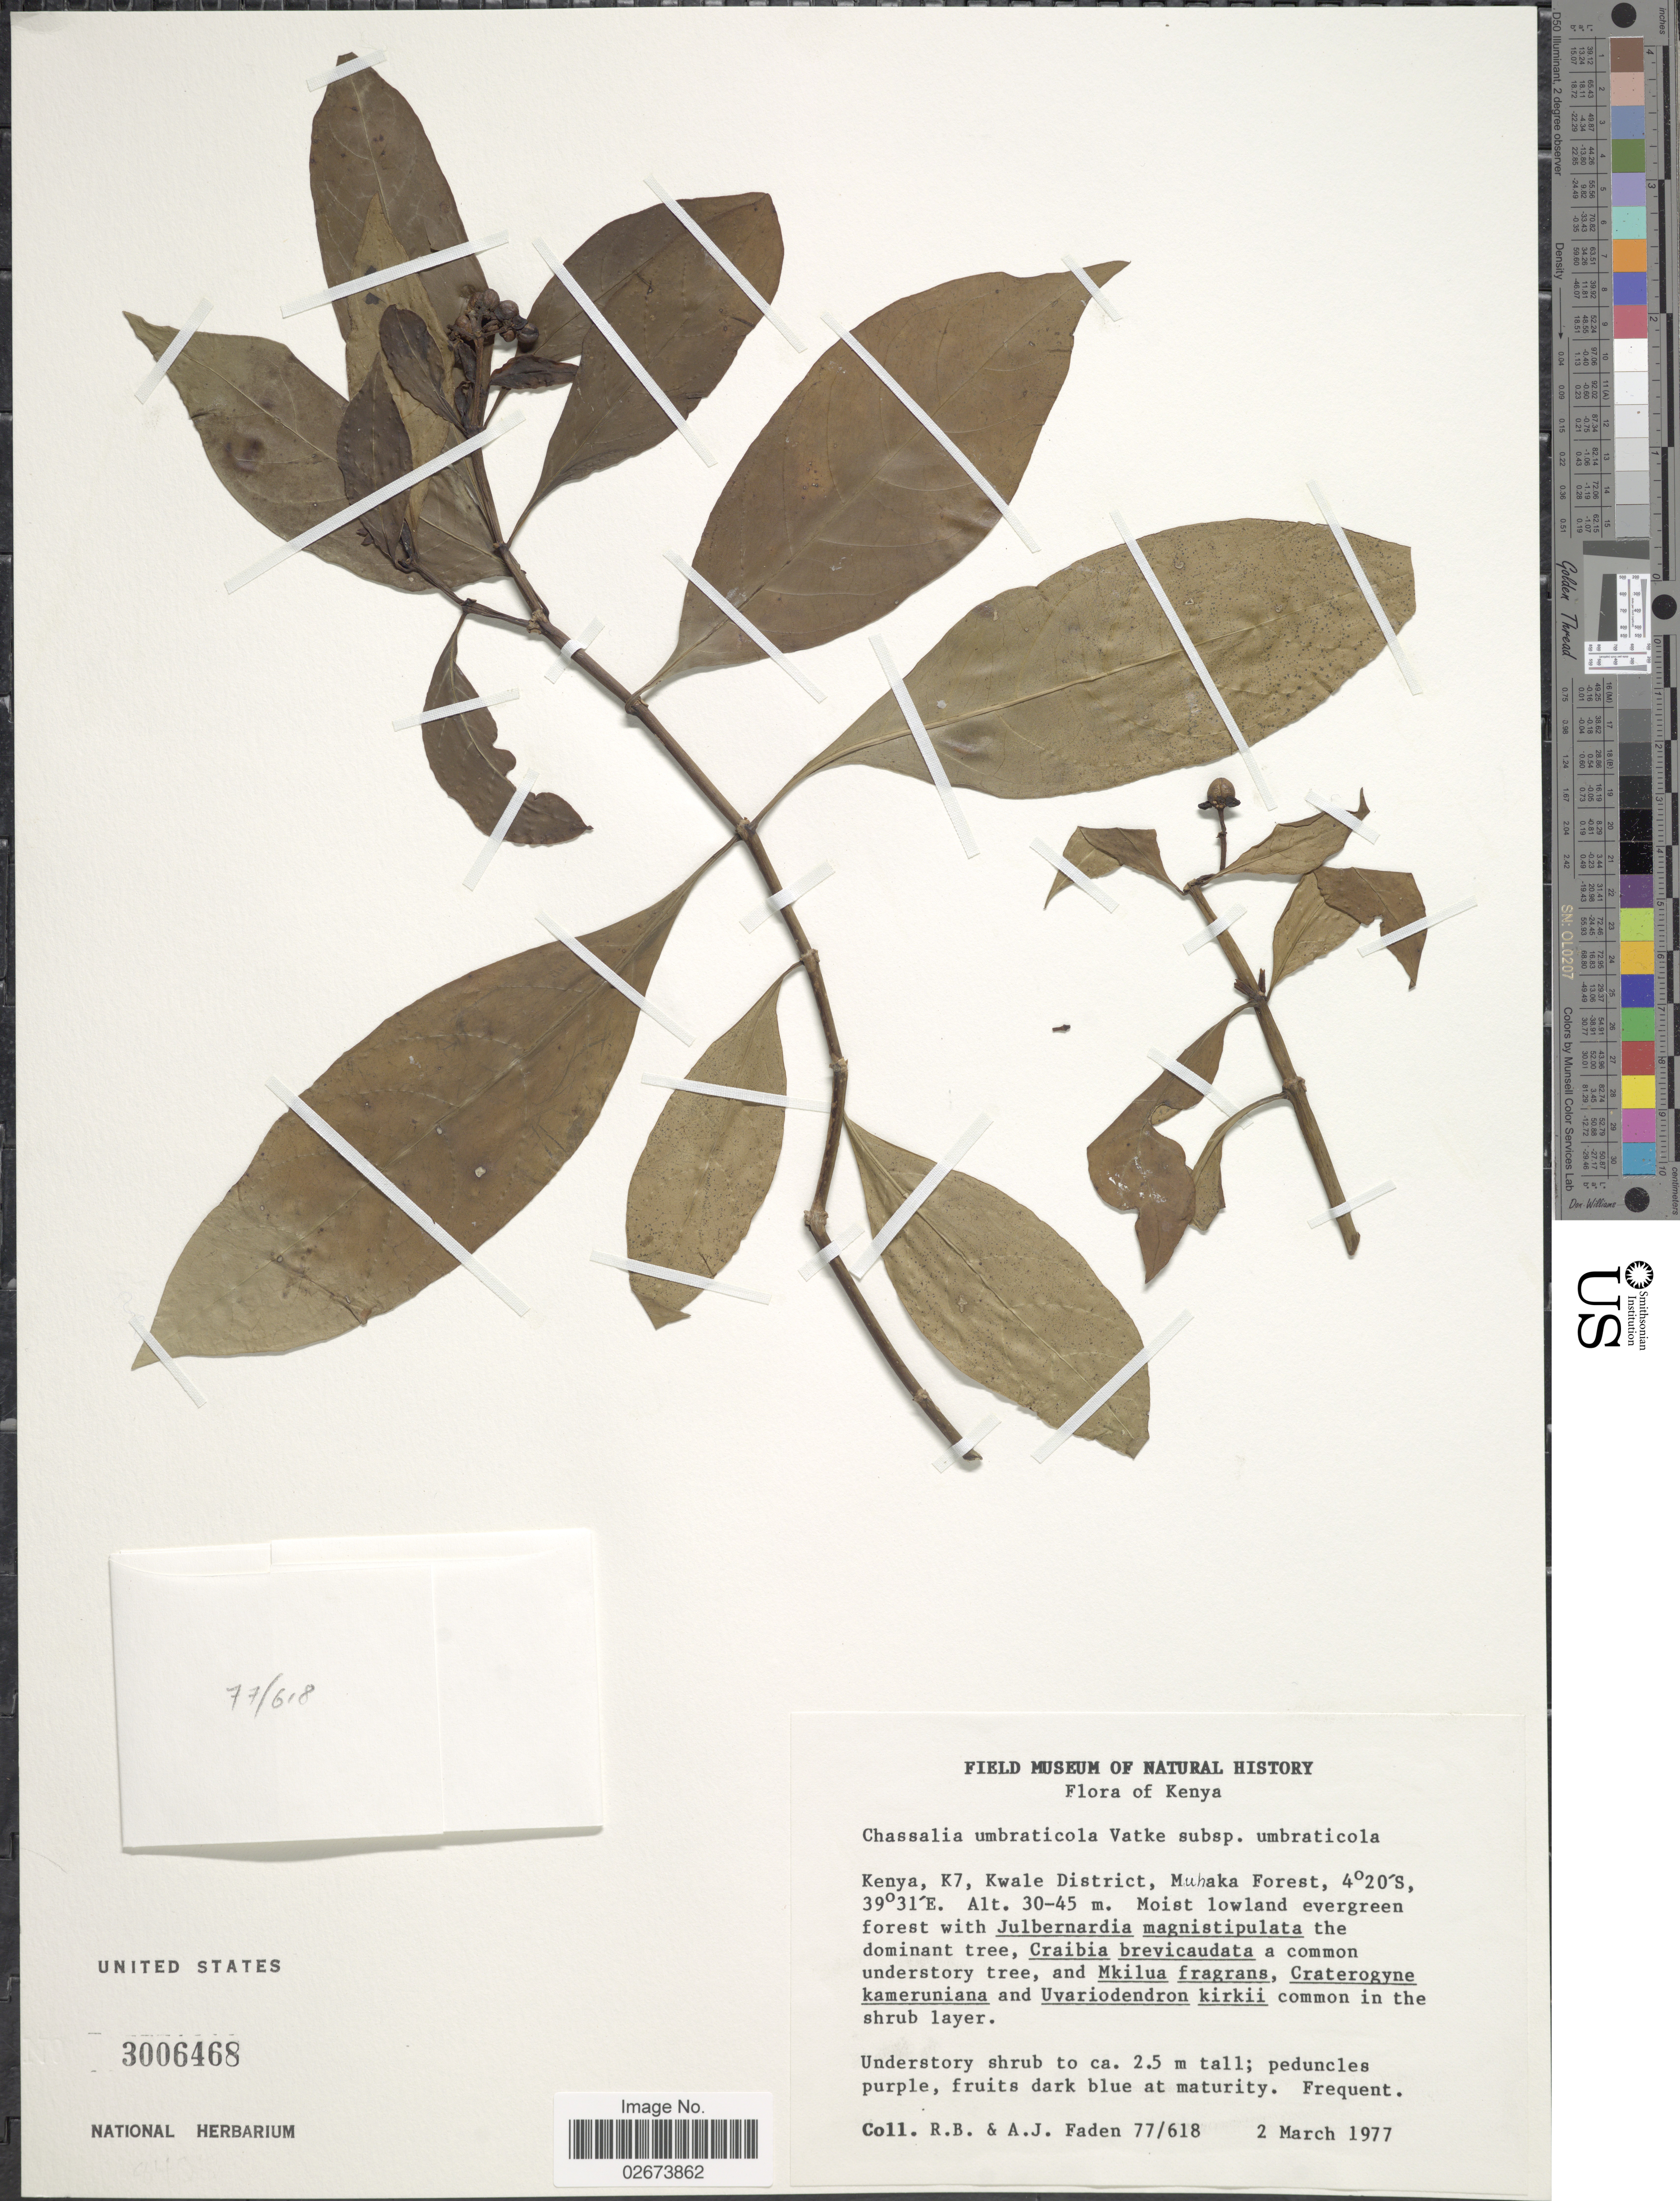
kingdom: Plantae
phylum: Tracheophyta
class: Magnoliopsida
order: Gentianales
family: Rubiaceae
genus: Chassalia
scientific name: Chassalia umbraticola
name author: Vatke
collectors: R. B. Faden & A. J. Faden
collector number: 77/618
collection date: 1977-03-02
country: Kenya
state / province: Kwale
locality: K7, Muhaka Forest.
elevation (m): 30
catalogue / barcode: US 3006468